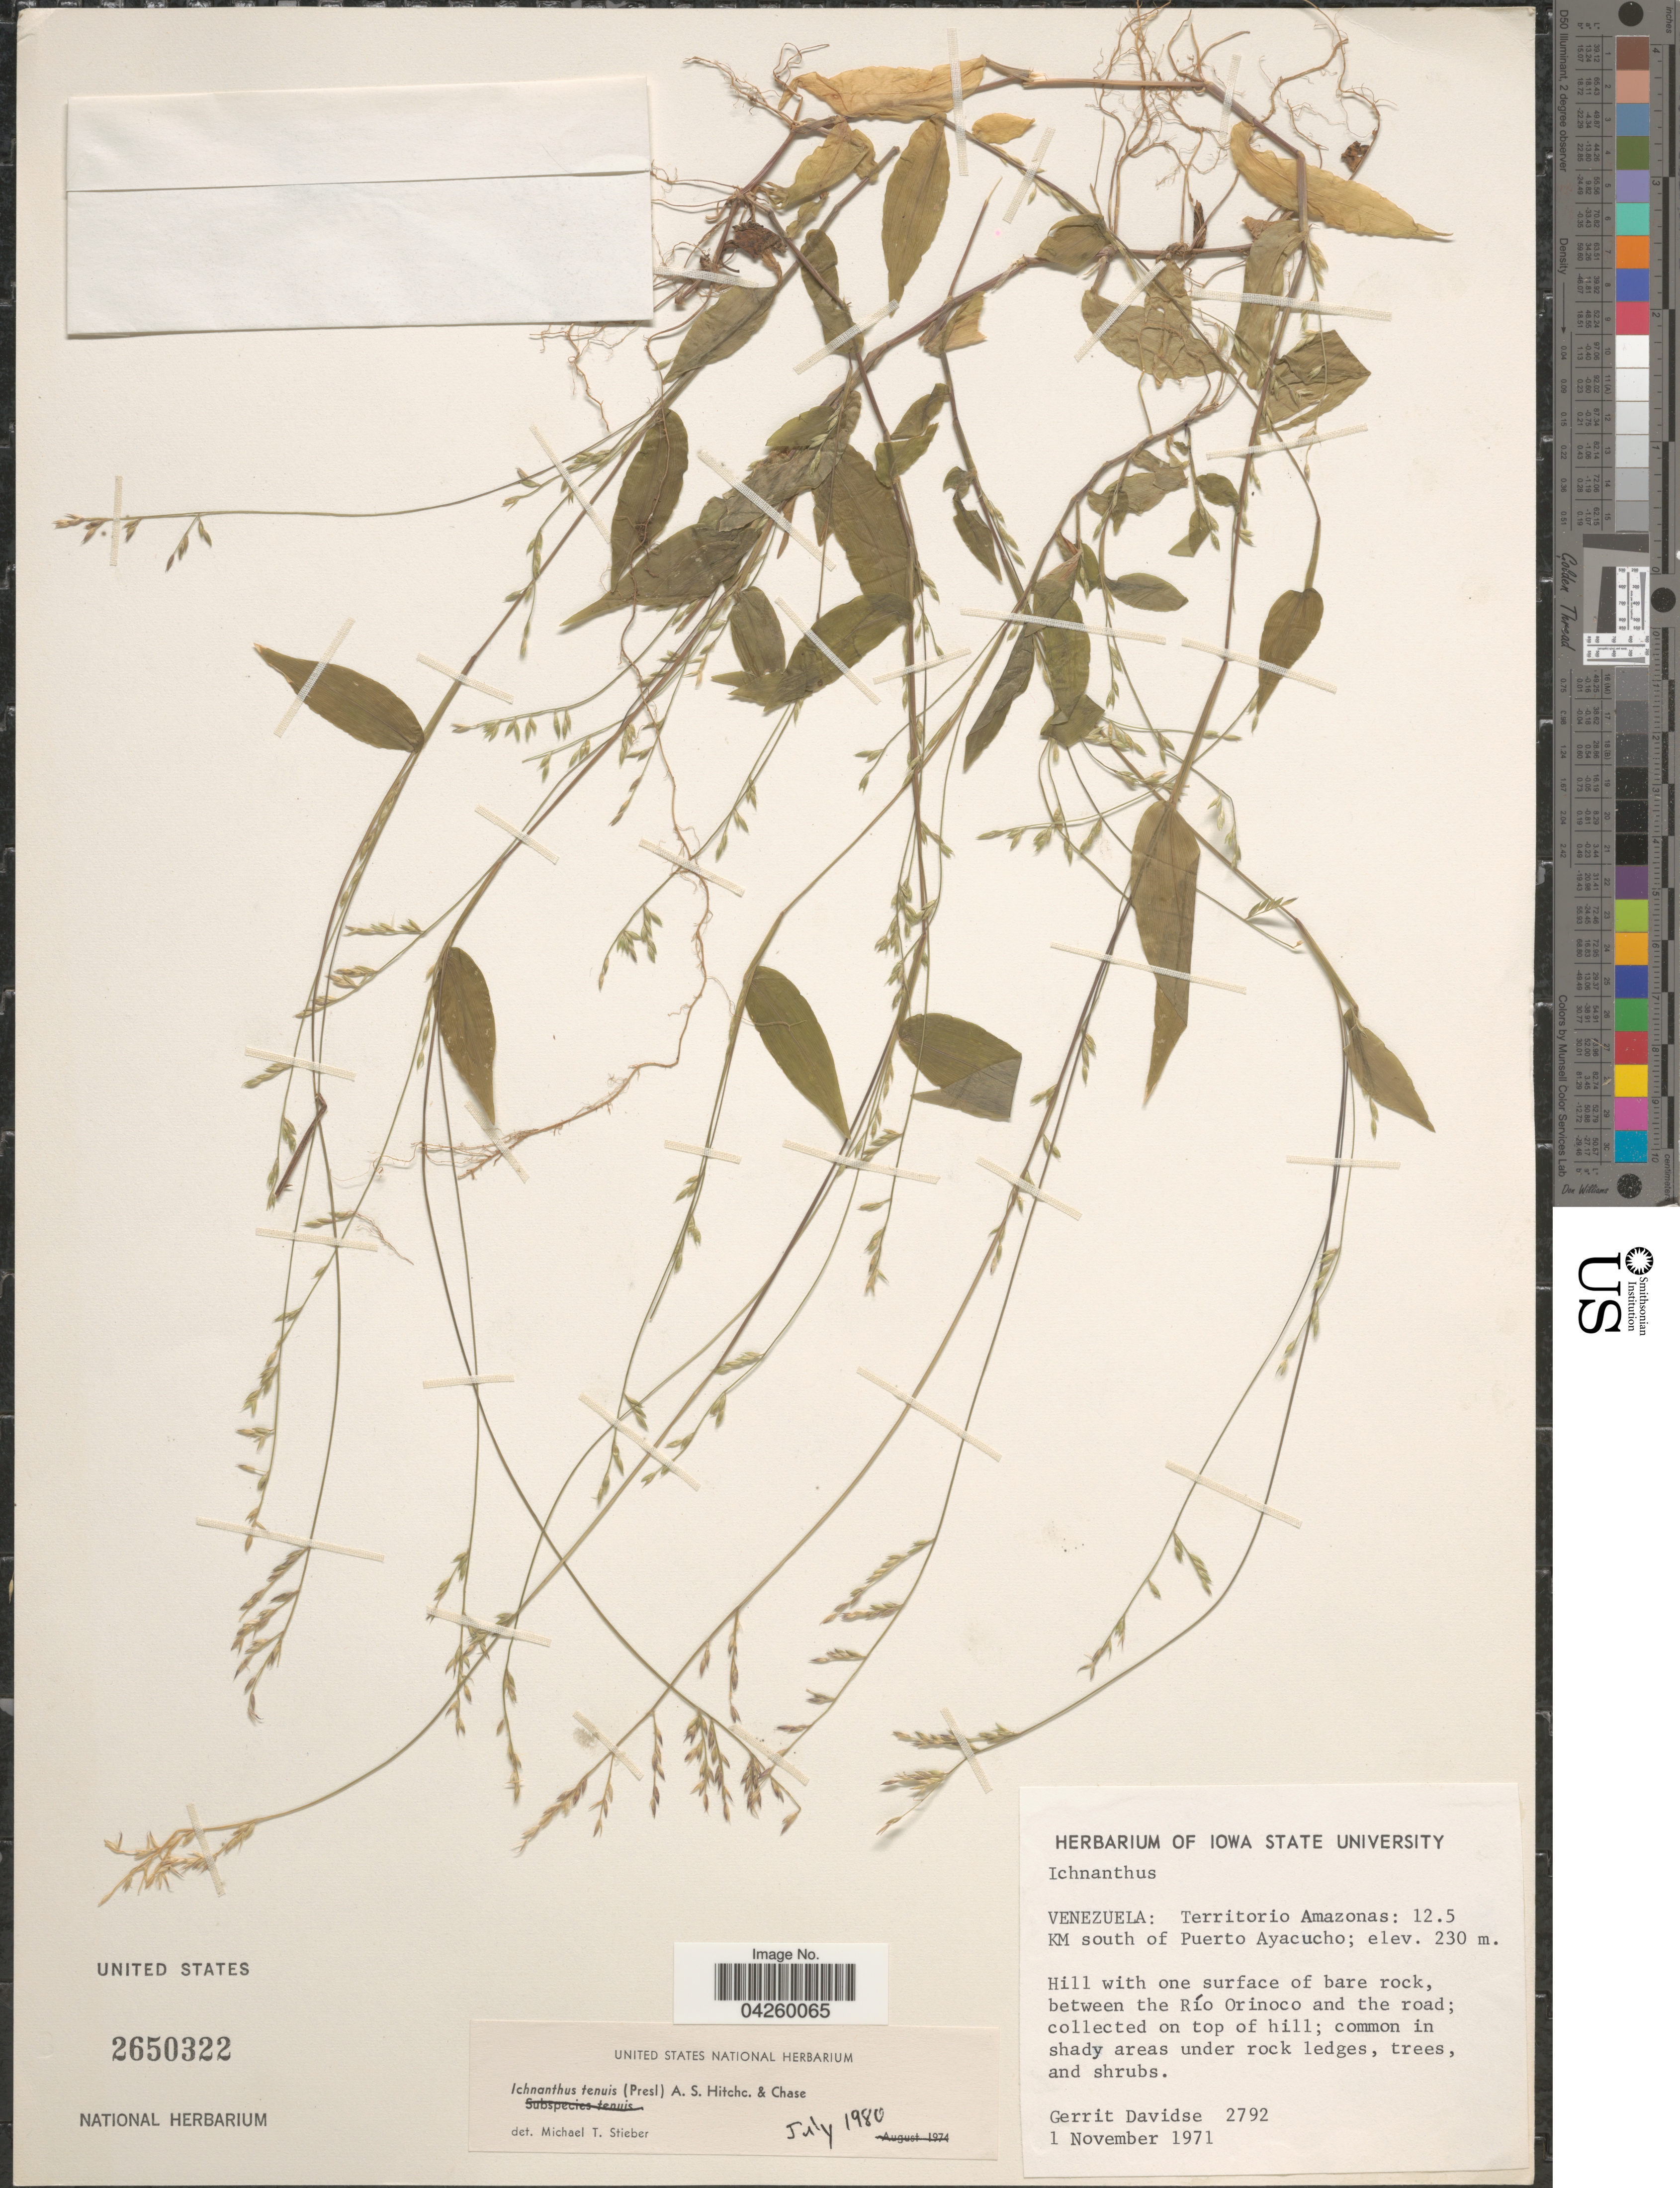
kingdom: Plantae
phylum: Tracheophyta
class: Liliopsida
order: Poales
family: Poaceae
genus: Ichnanthus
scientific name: Ichnanthus tenuis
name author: (J. Presl) Hitchc. & Chase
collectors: G. Davidse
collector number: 2792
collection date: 1971-11-01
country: Venezuela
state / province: Amazonas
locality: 12.5 KM south of Puerto Ayacucho. Hill with one surface of bare rock, between the Río Orinoco and the road.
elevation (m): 230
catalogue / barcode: US 2650322